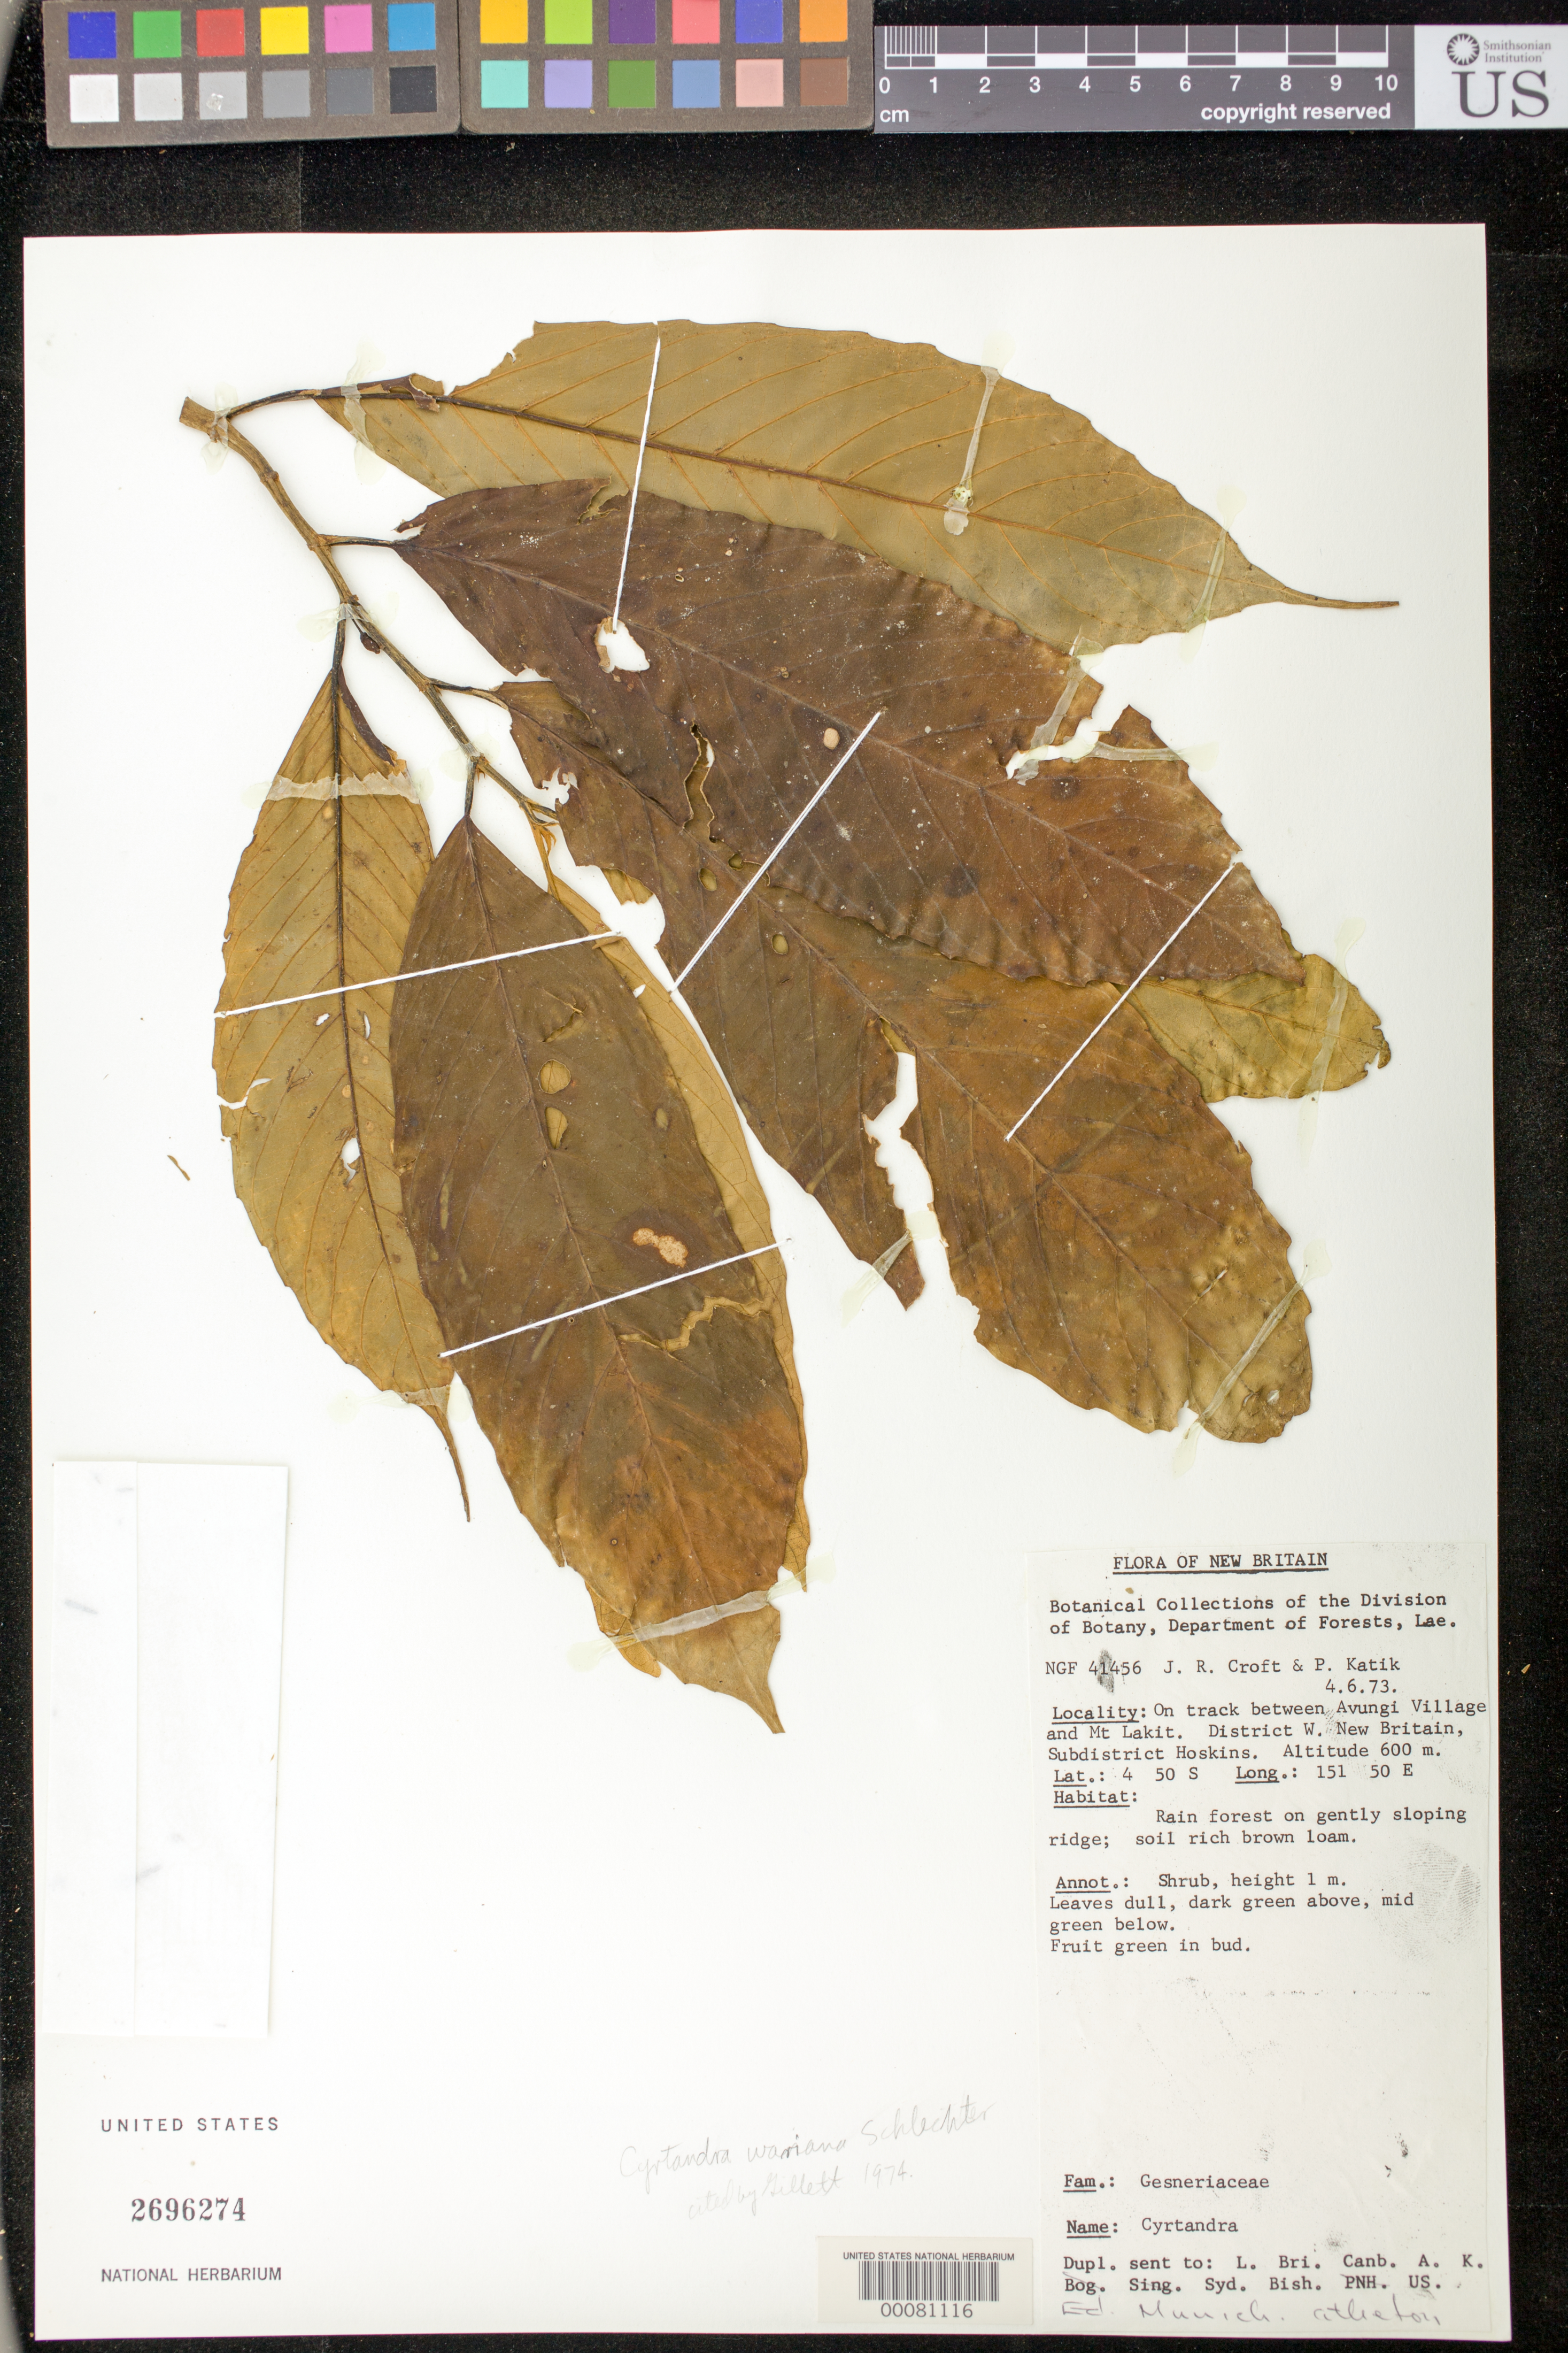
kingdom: Plantae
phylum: Tracheophyta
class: Magnoliopsida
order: Lamiales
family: Gesneriaceae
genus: Cyrtandra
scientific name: Cyrtandra wariana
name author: Schltr.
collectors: J. R. Croft & P. Katik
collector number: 41456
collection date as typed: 1973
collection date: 1973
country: Papua New Guinea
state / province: West New Britain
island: New Britain I.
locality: New britain i., On track between avungi village and mt lakit, subdistrict hoskins, bismark archipelago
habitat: Rain forest on gently sloping ridge, soil rich brown loam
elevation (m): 600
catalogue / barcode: US 2696274